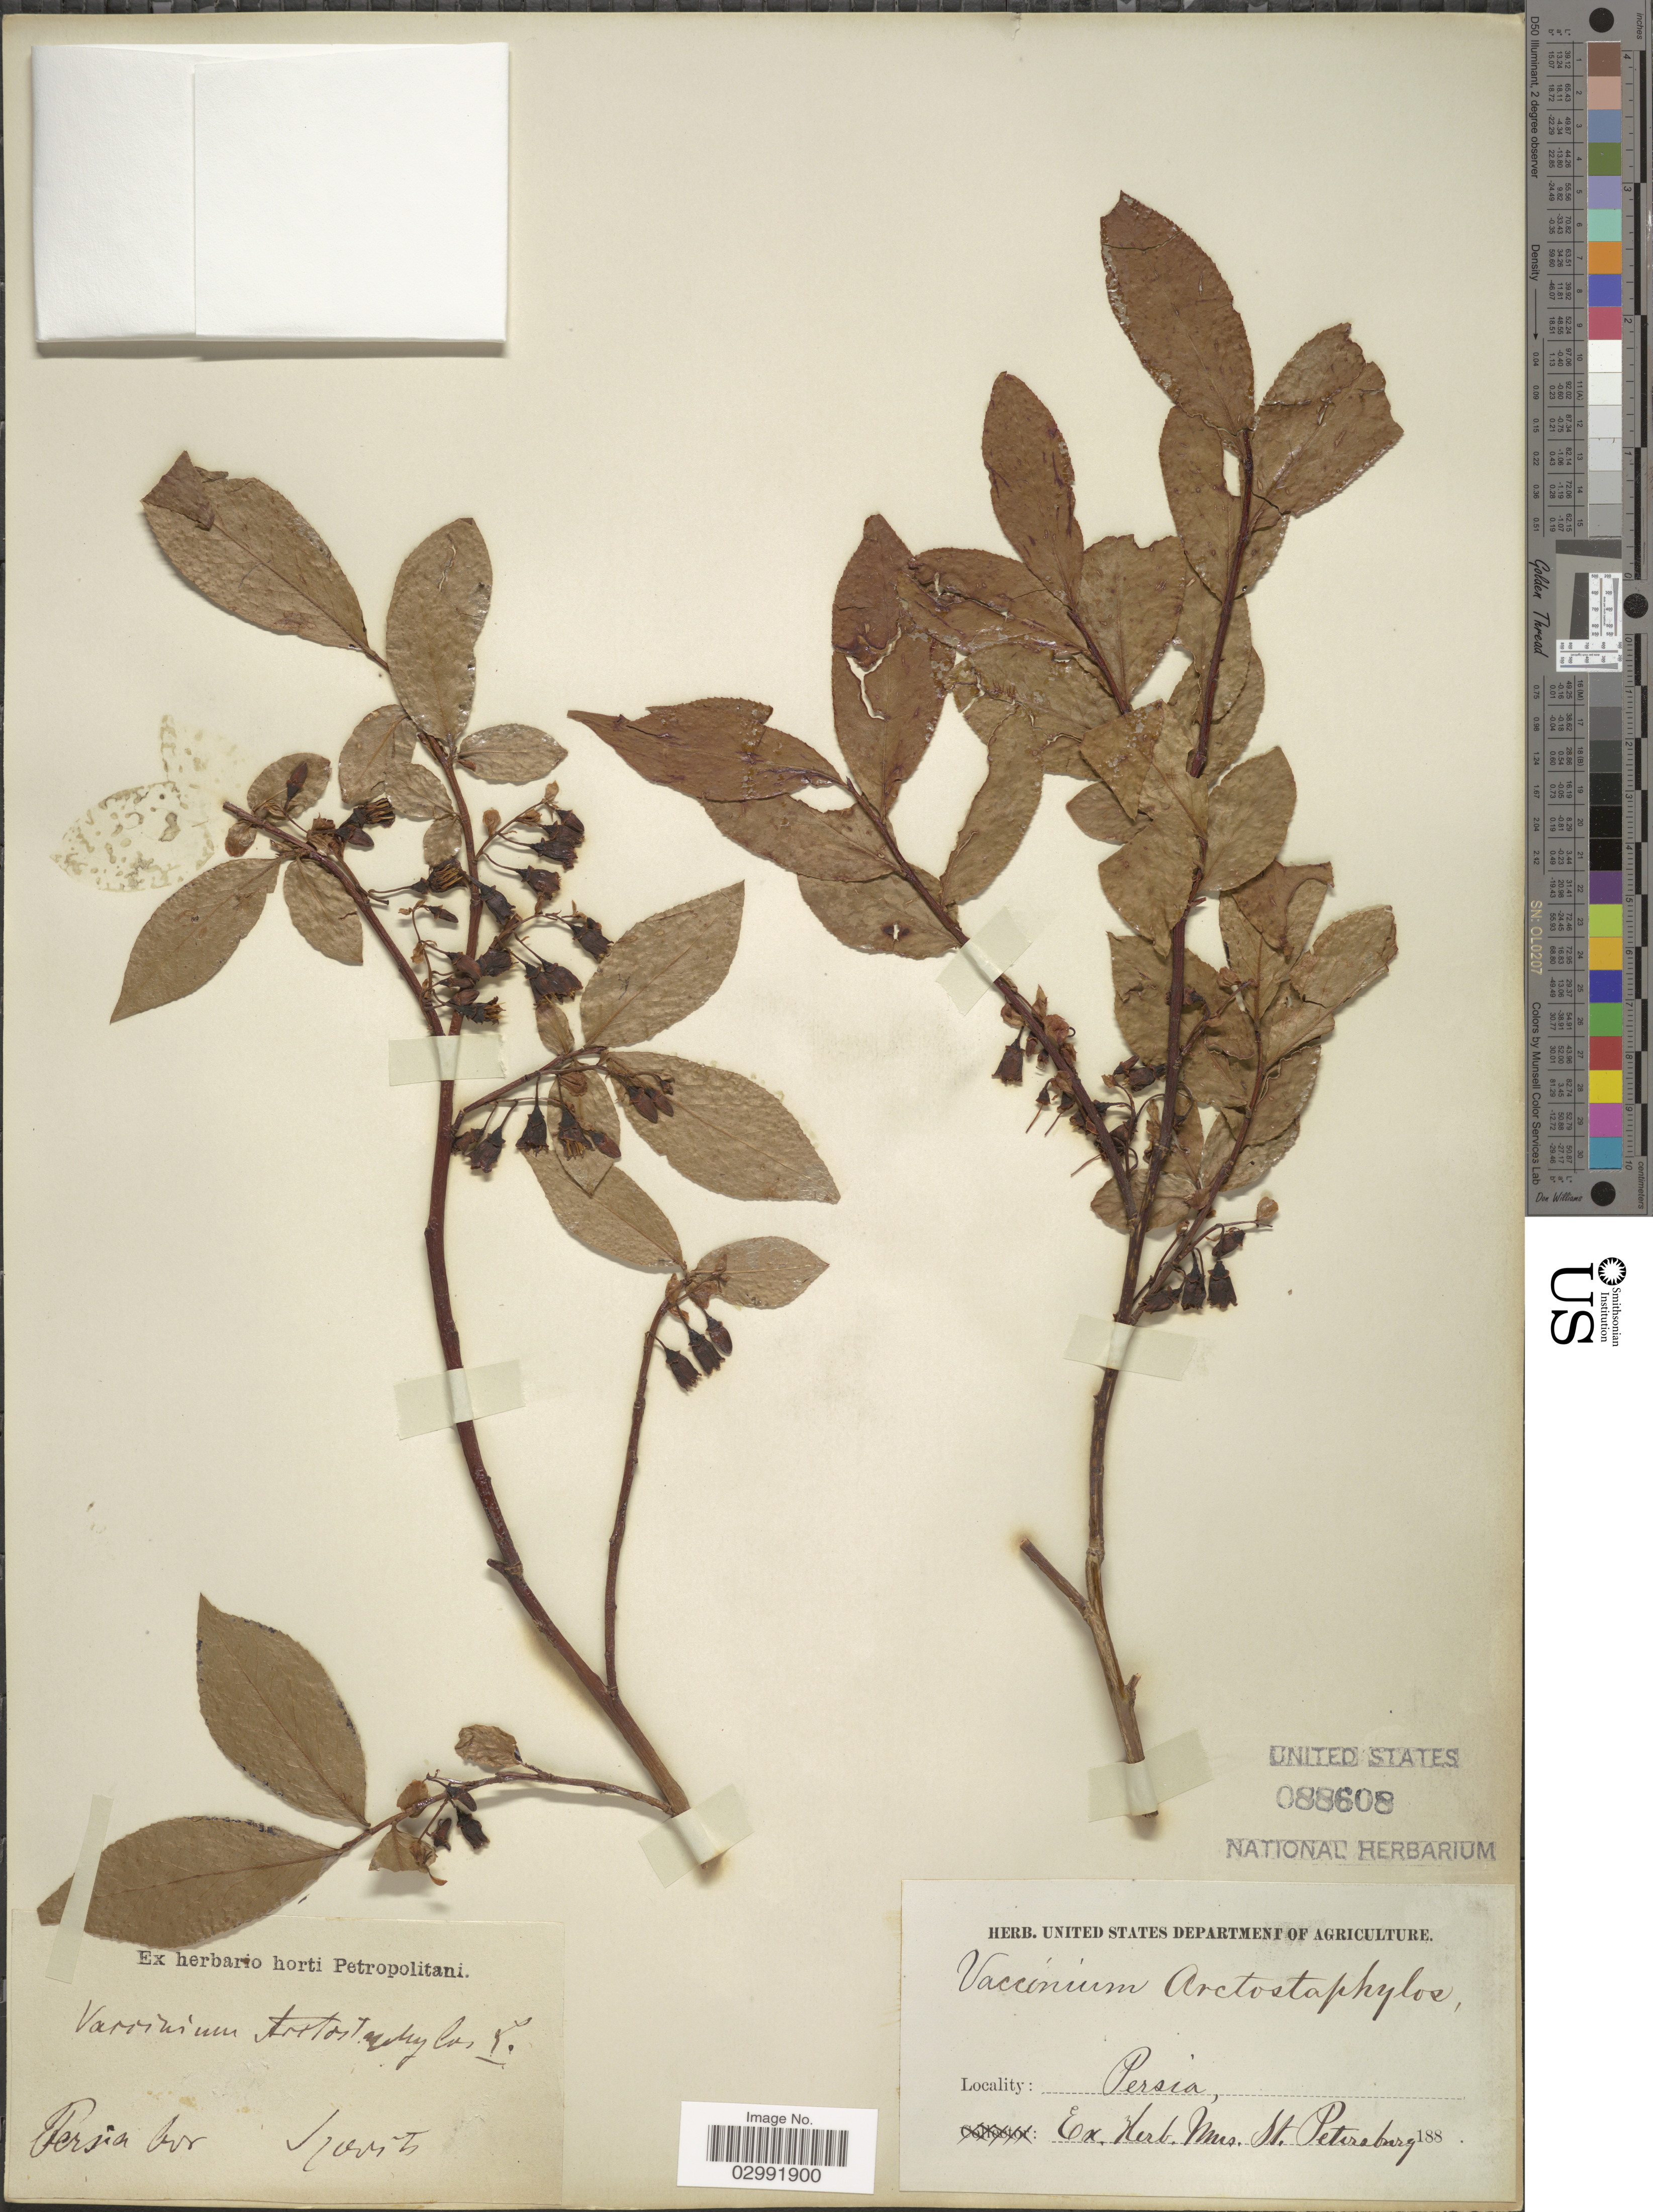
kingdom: Plantae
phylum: Tracheophyta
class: Magnoliopsida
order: Ericales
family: Ericaceae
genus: Vaccinium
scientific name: Vaccinium arctostaphylos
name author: L.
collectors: Szovits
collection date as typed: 188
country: Iran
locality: Persia bor.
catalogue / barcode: US 88608